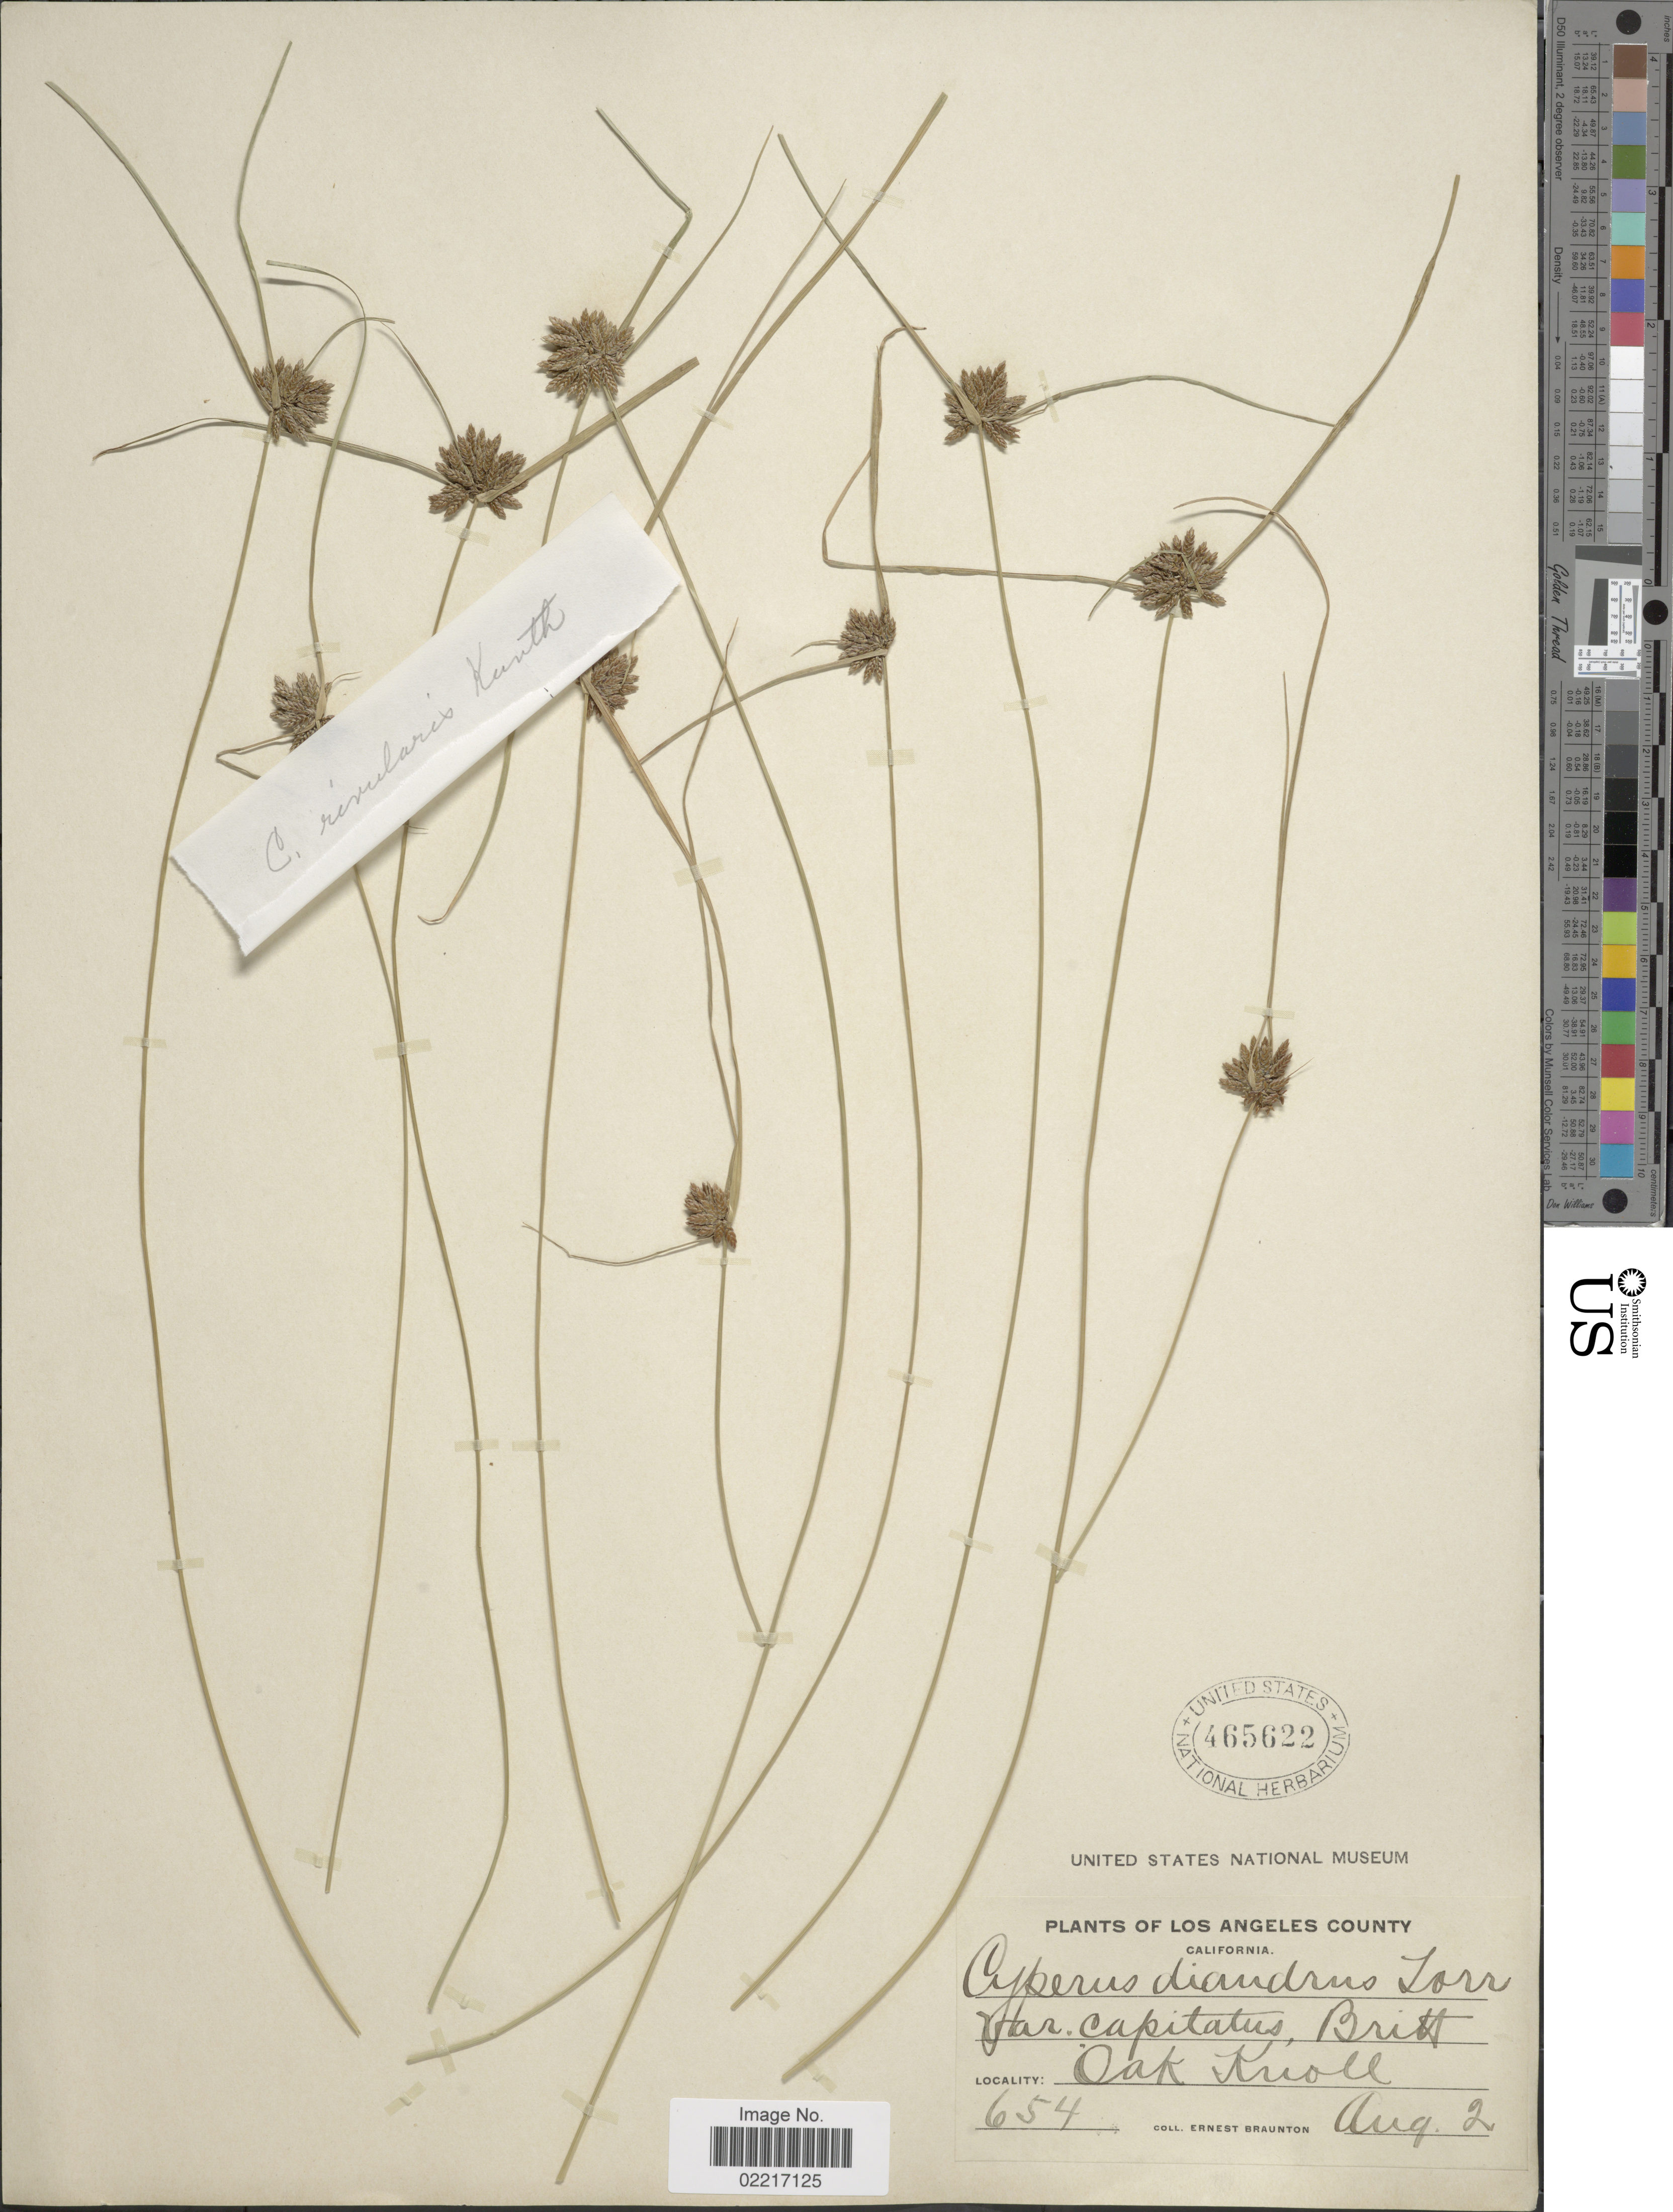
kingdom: Plantae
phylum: Tracheophyta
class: Liliopsida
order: Poales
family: Cyperaceae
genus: Cyperus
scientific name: Cyperus niger var. castaneus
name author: (S. Watson) Kük.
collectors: E. Braunton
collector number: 654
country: United States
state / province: California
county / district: Los Angeles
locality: Los Angeles County, Oak Krioll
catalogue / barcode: US 465622